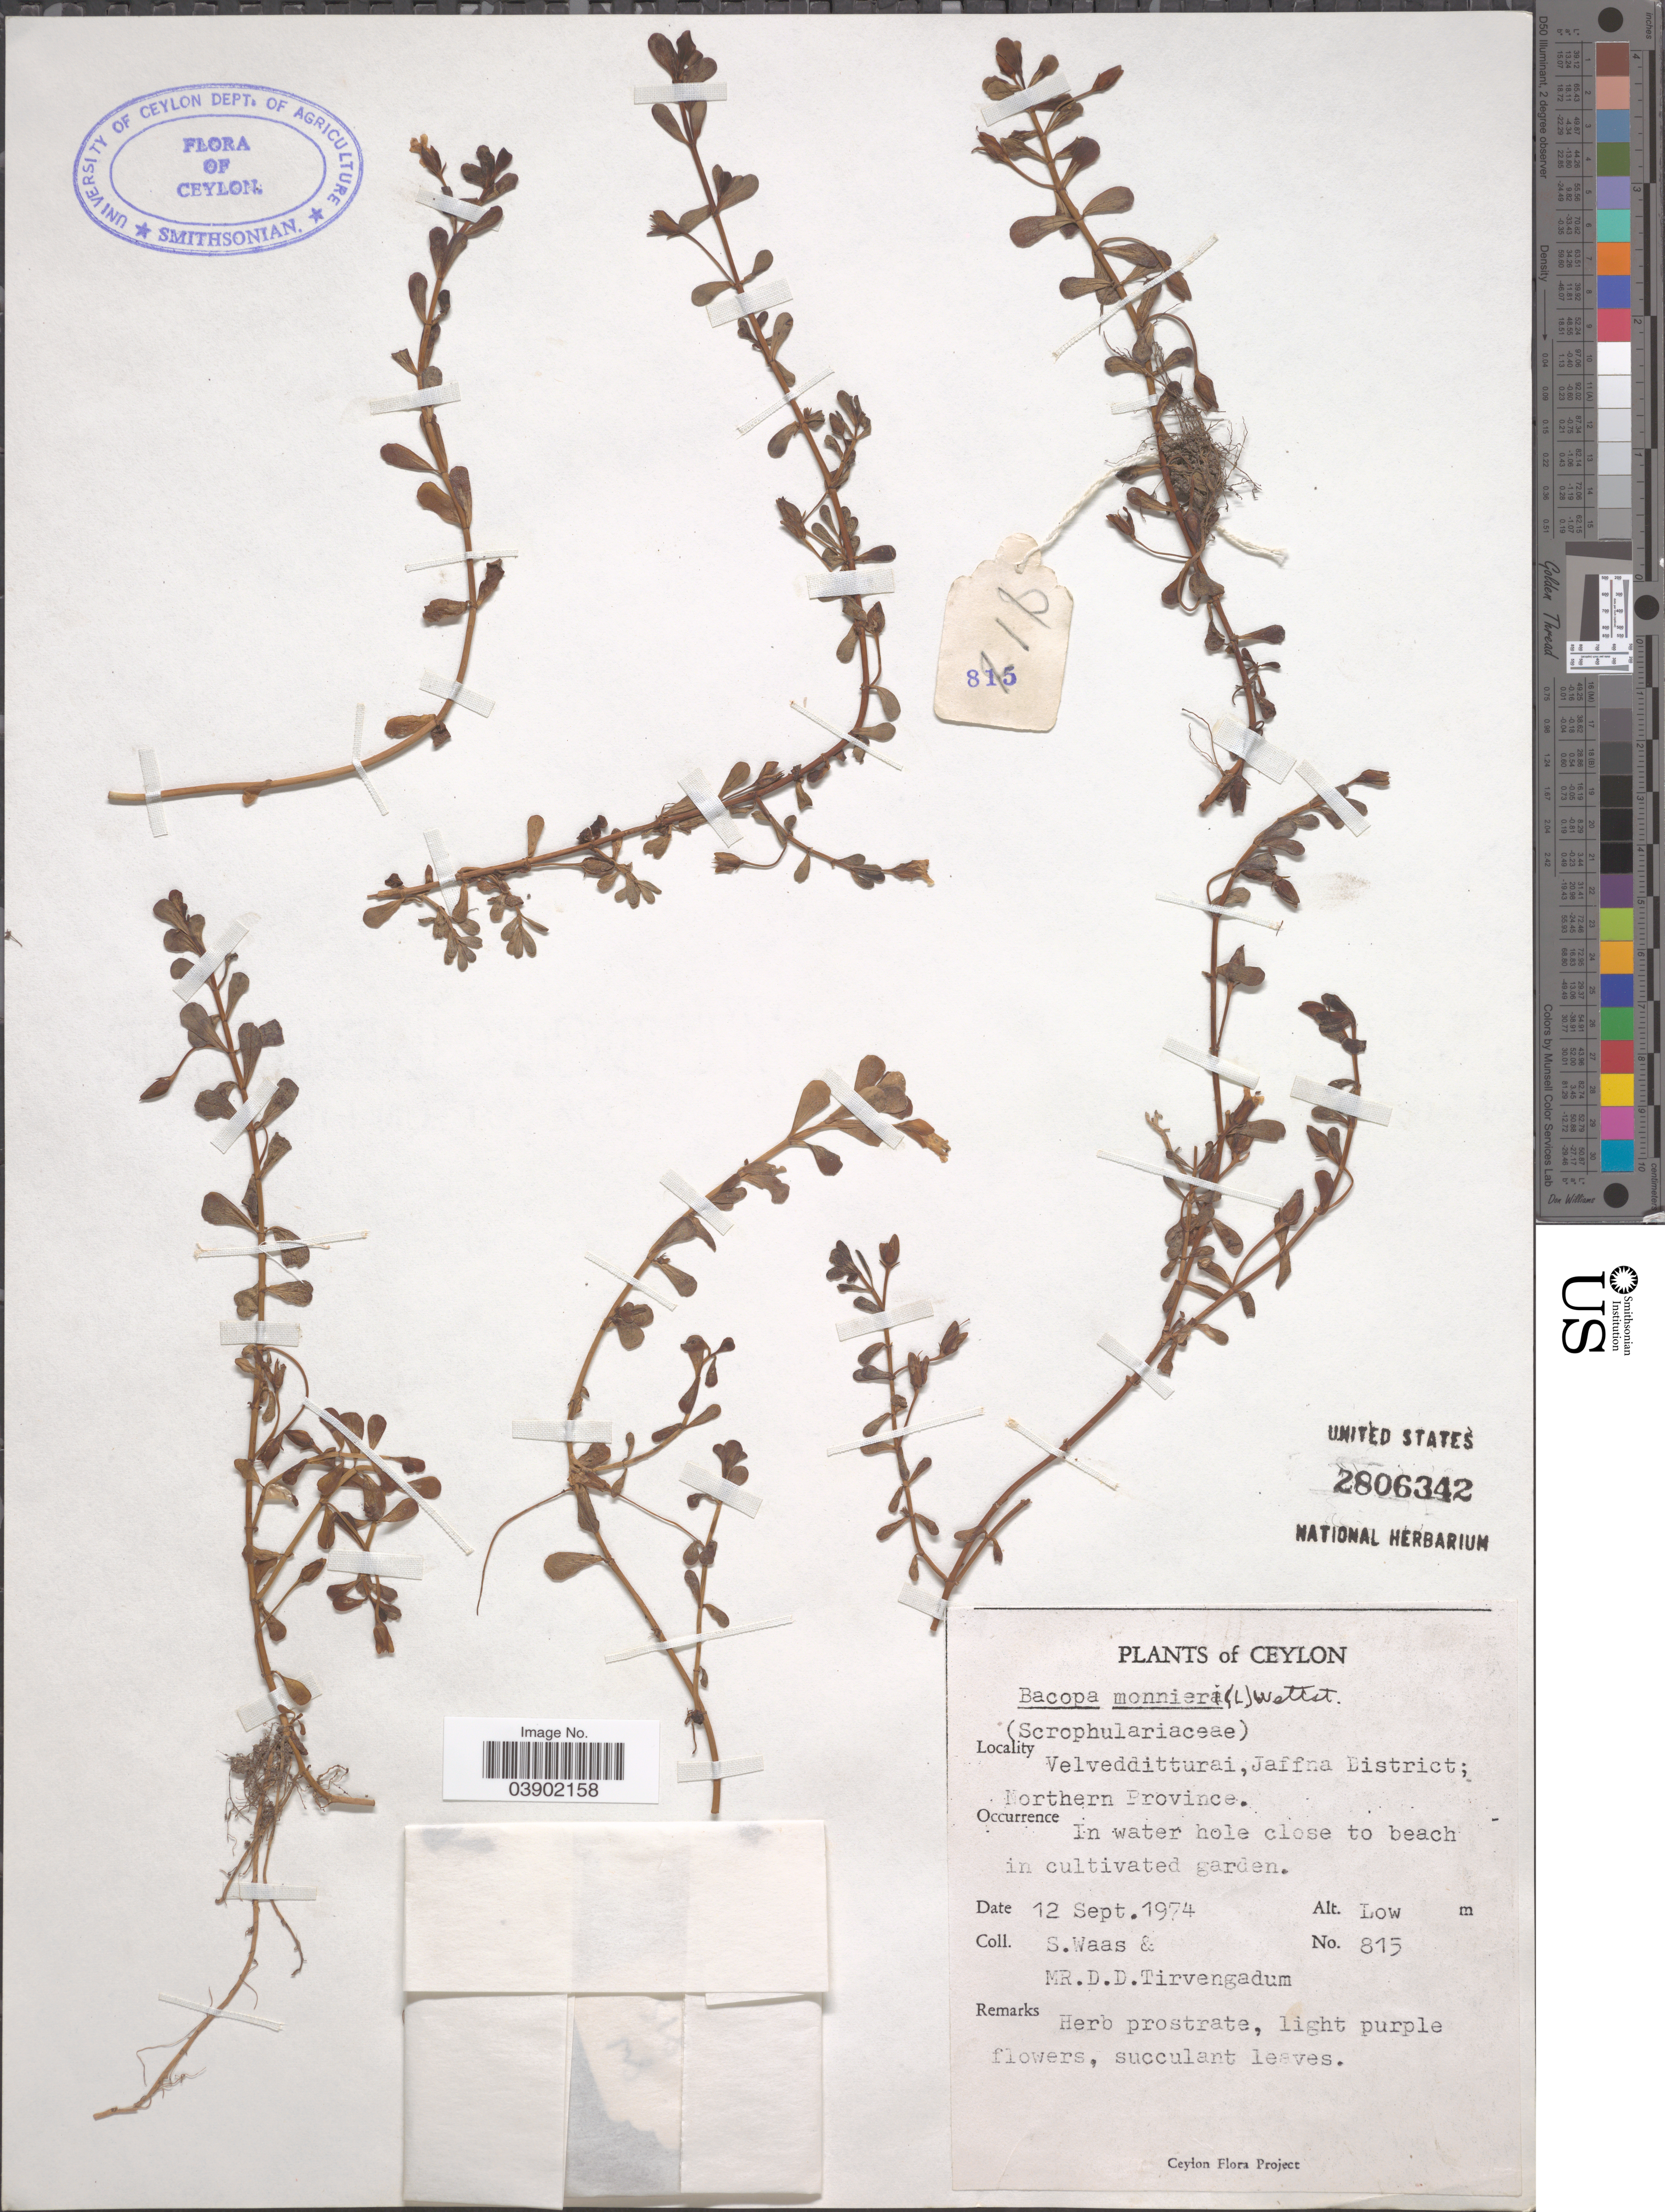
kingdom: Plantae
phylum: Tracheophyta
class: Magnoliopsida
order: Lamiales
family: Plantaginaceae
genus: Bacopa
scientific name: Bacopa monnieri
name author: (L.) Wettst.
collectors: S. Waas & D. Tirvengadum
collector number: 815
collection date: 1974-09-12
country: Sri Lanka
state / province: Northern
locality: Ceylon. Velvedditturai, Jaffna District. In water hole close to beach in cultivated garden.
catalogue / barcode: US 2806342